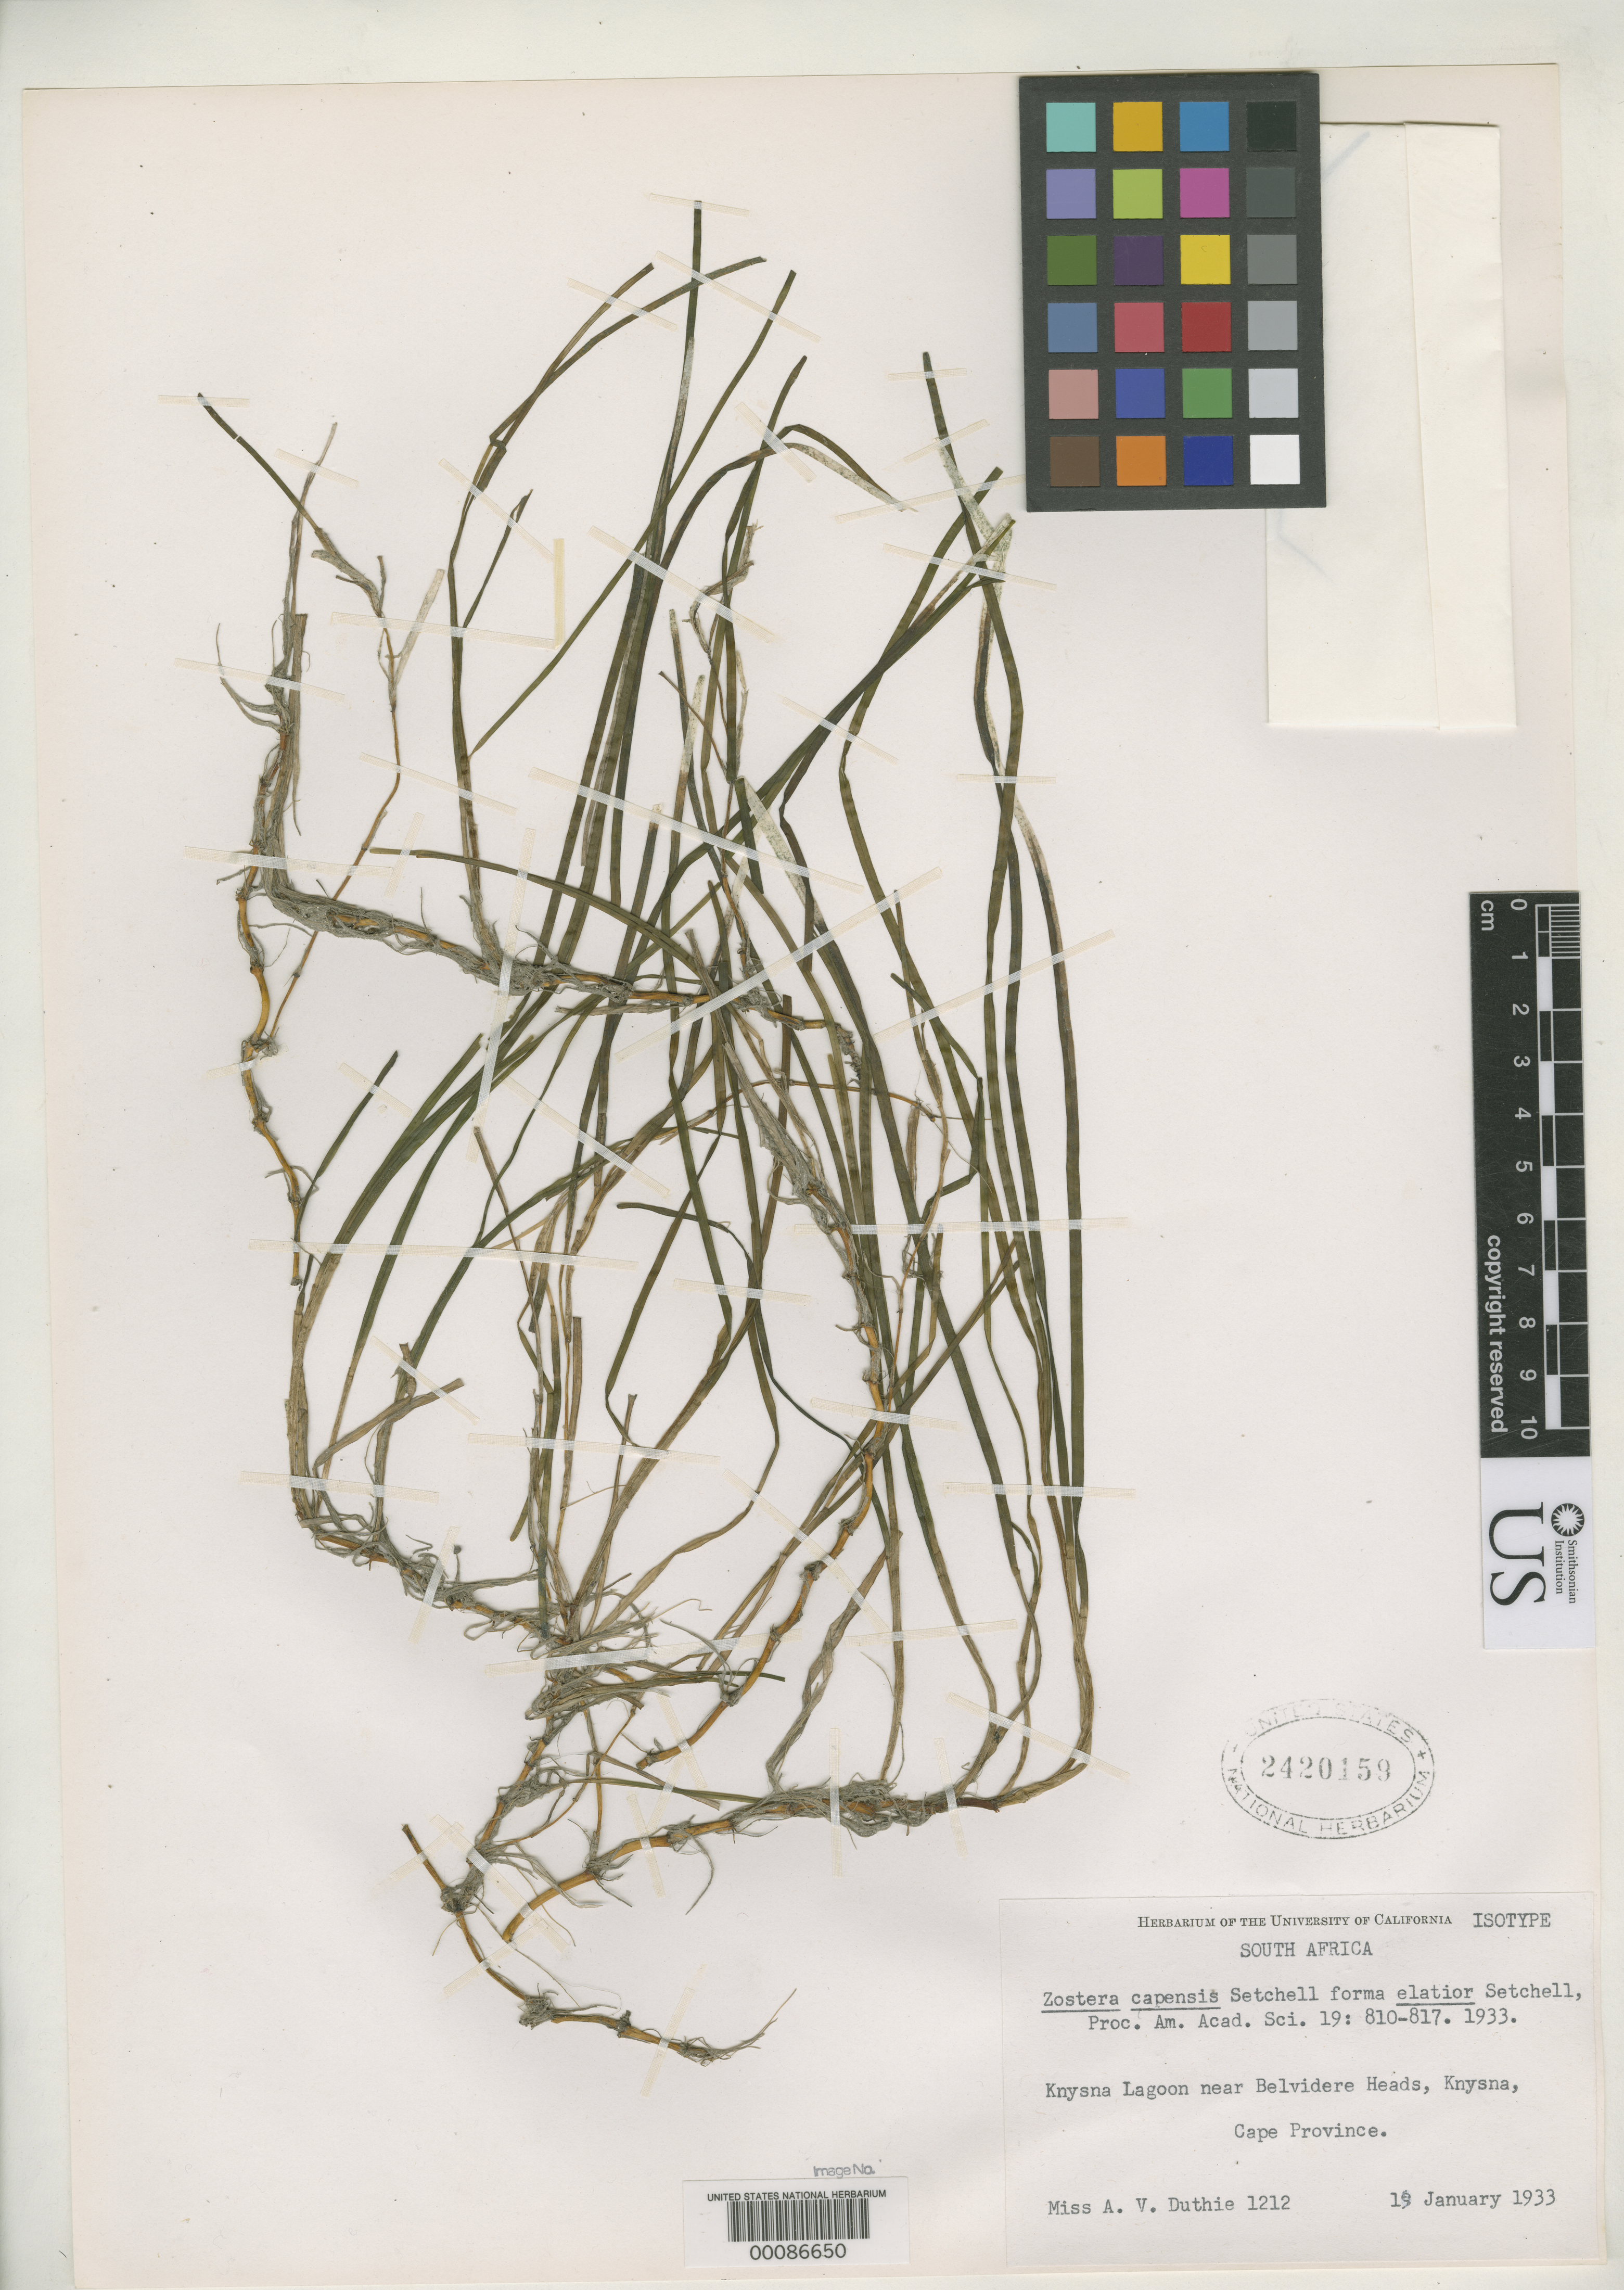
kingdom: Plantae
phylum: Tracheophyta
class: Liliopsida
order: Alismatales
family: Zosteraceae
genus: Zostera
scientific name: Zostera capensis f. elatior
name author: Setch.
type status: Isotype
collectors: A. V. Duthie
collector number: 1212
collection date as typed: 19 Jan 1933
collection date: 1933-01-19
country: South Africa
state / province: Western Cape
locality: Knysna Lagoon near Belvidere heads, Knysna.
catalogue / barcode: US 2420159